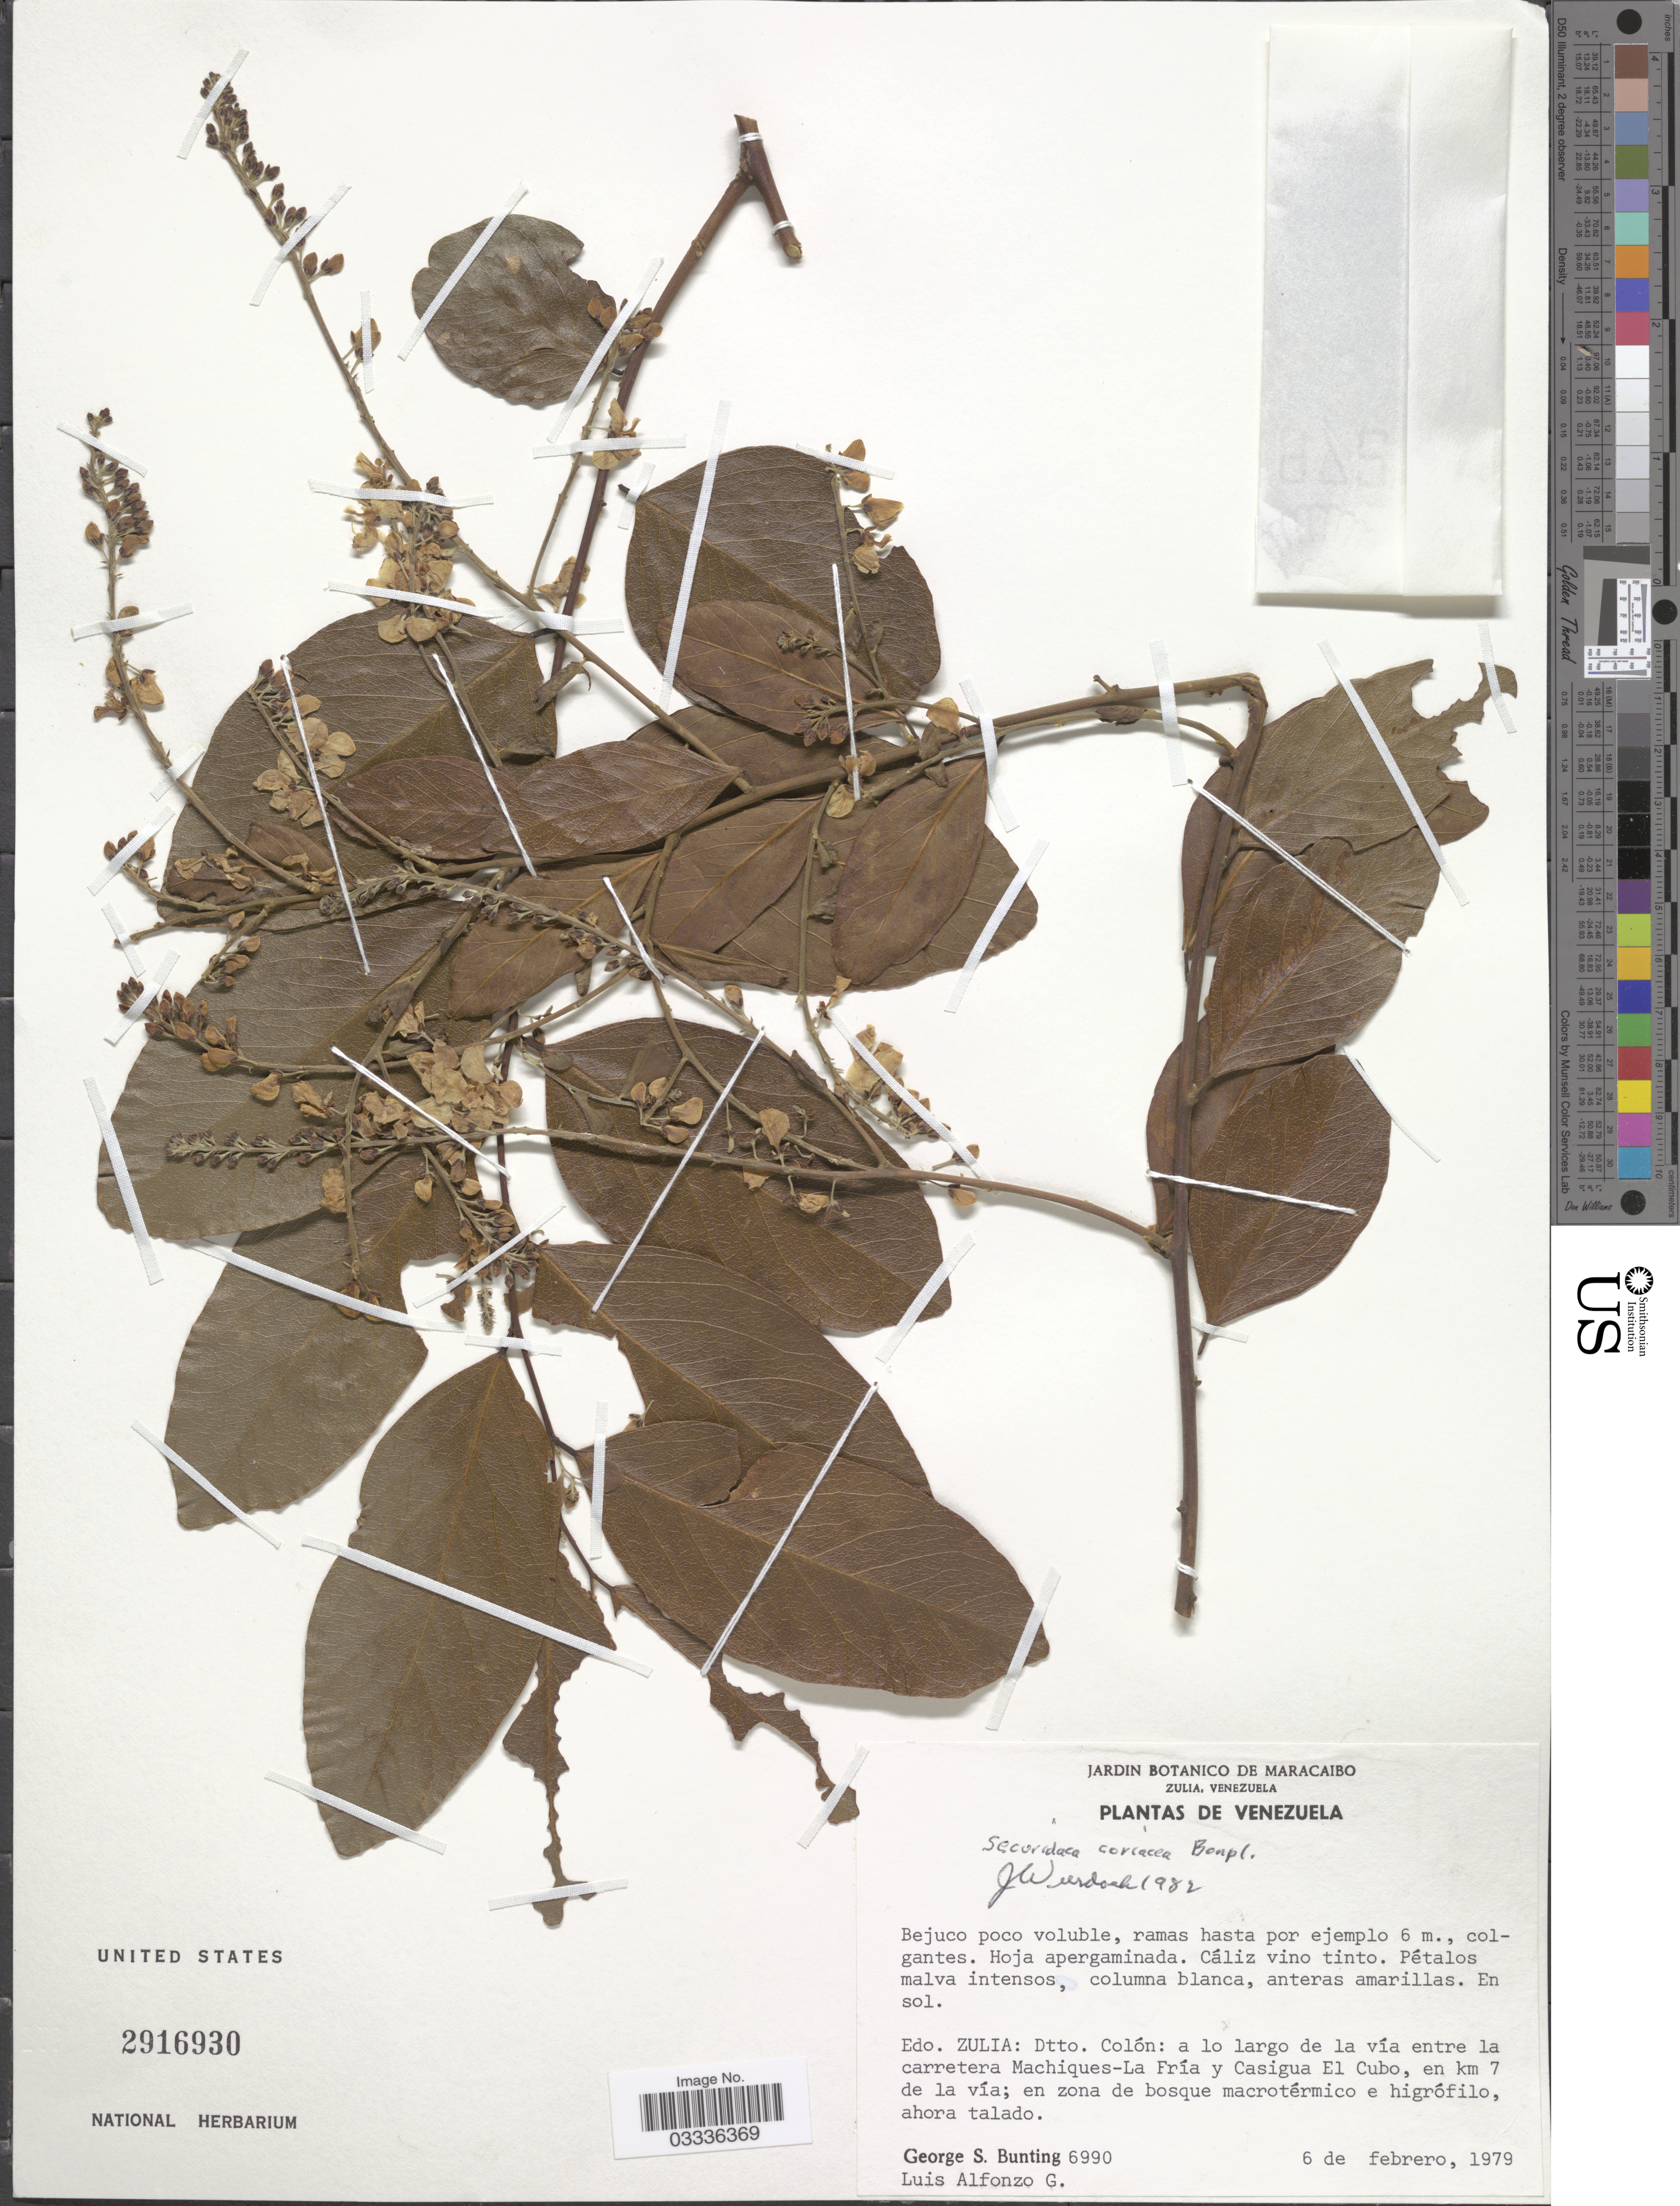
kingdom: Plantae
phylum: Tracheophyta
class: Magnoliopsida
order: Fabales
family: Polygalaceae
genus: Securidaca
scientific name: Securidaca coriacea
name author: Bonpl. ex Steud.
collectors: G. S. Bunting & L. Alfonzo G.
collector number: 6990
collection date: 1979-02-06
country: Venezuela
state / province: Zulia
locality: Dtto. Colón: a lo largo de la vía entre la carretera Machiques-La Fría y Casigua El Cubo, en km 7 de la vía.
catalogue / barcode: US 2916930